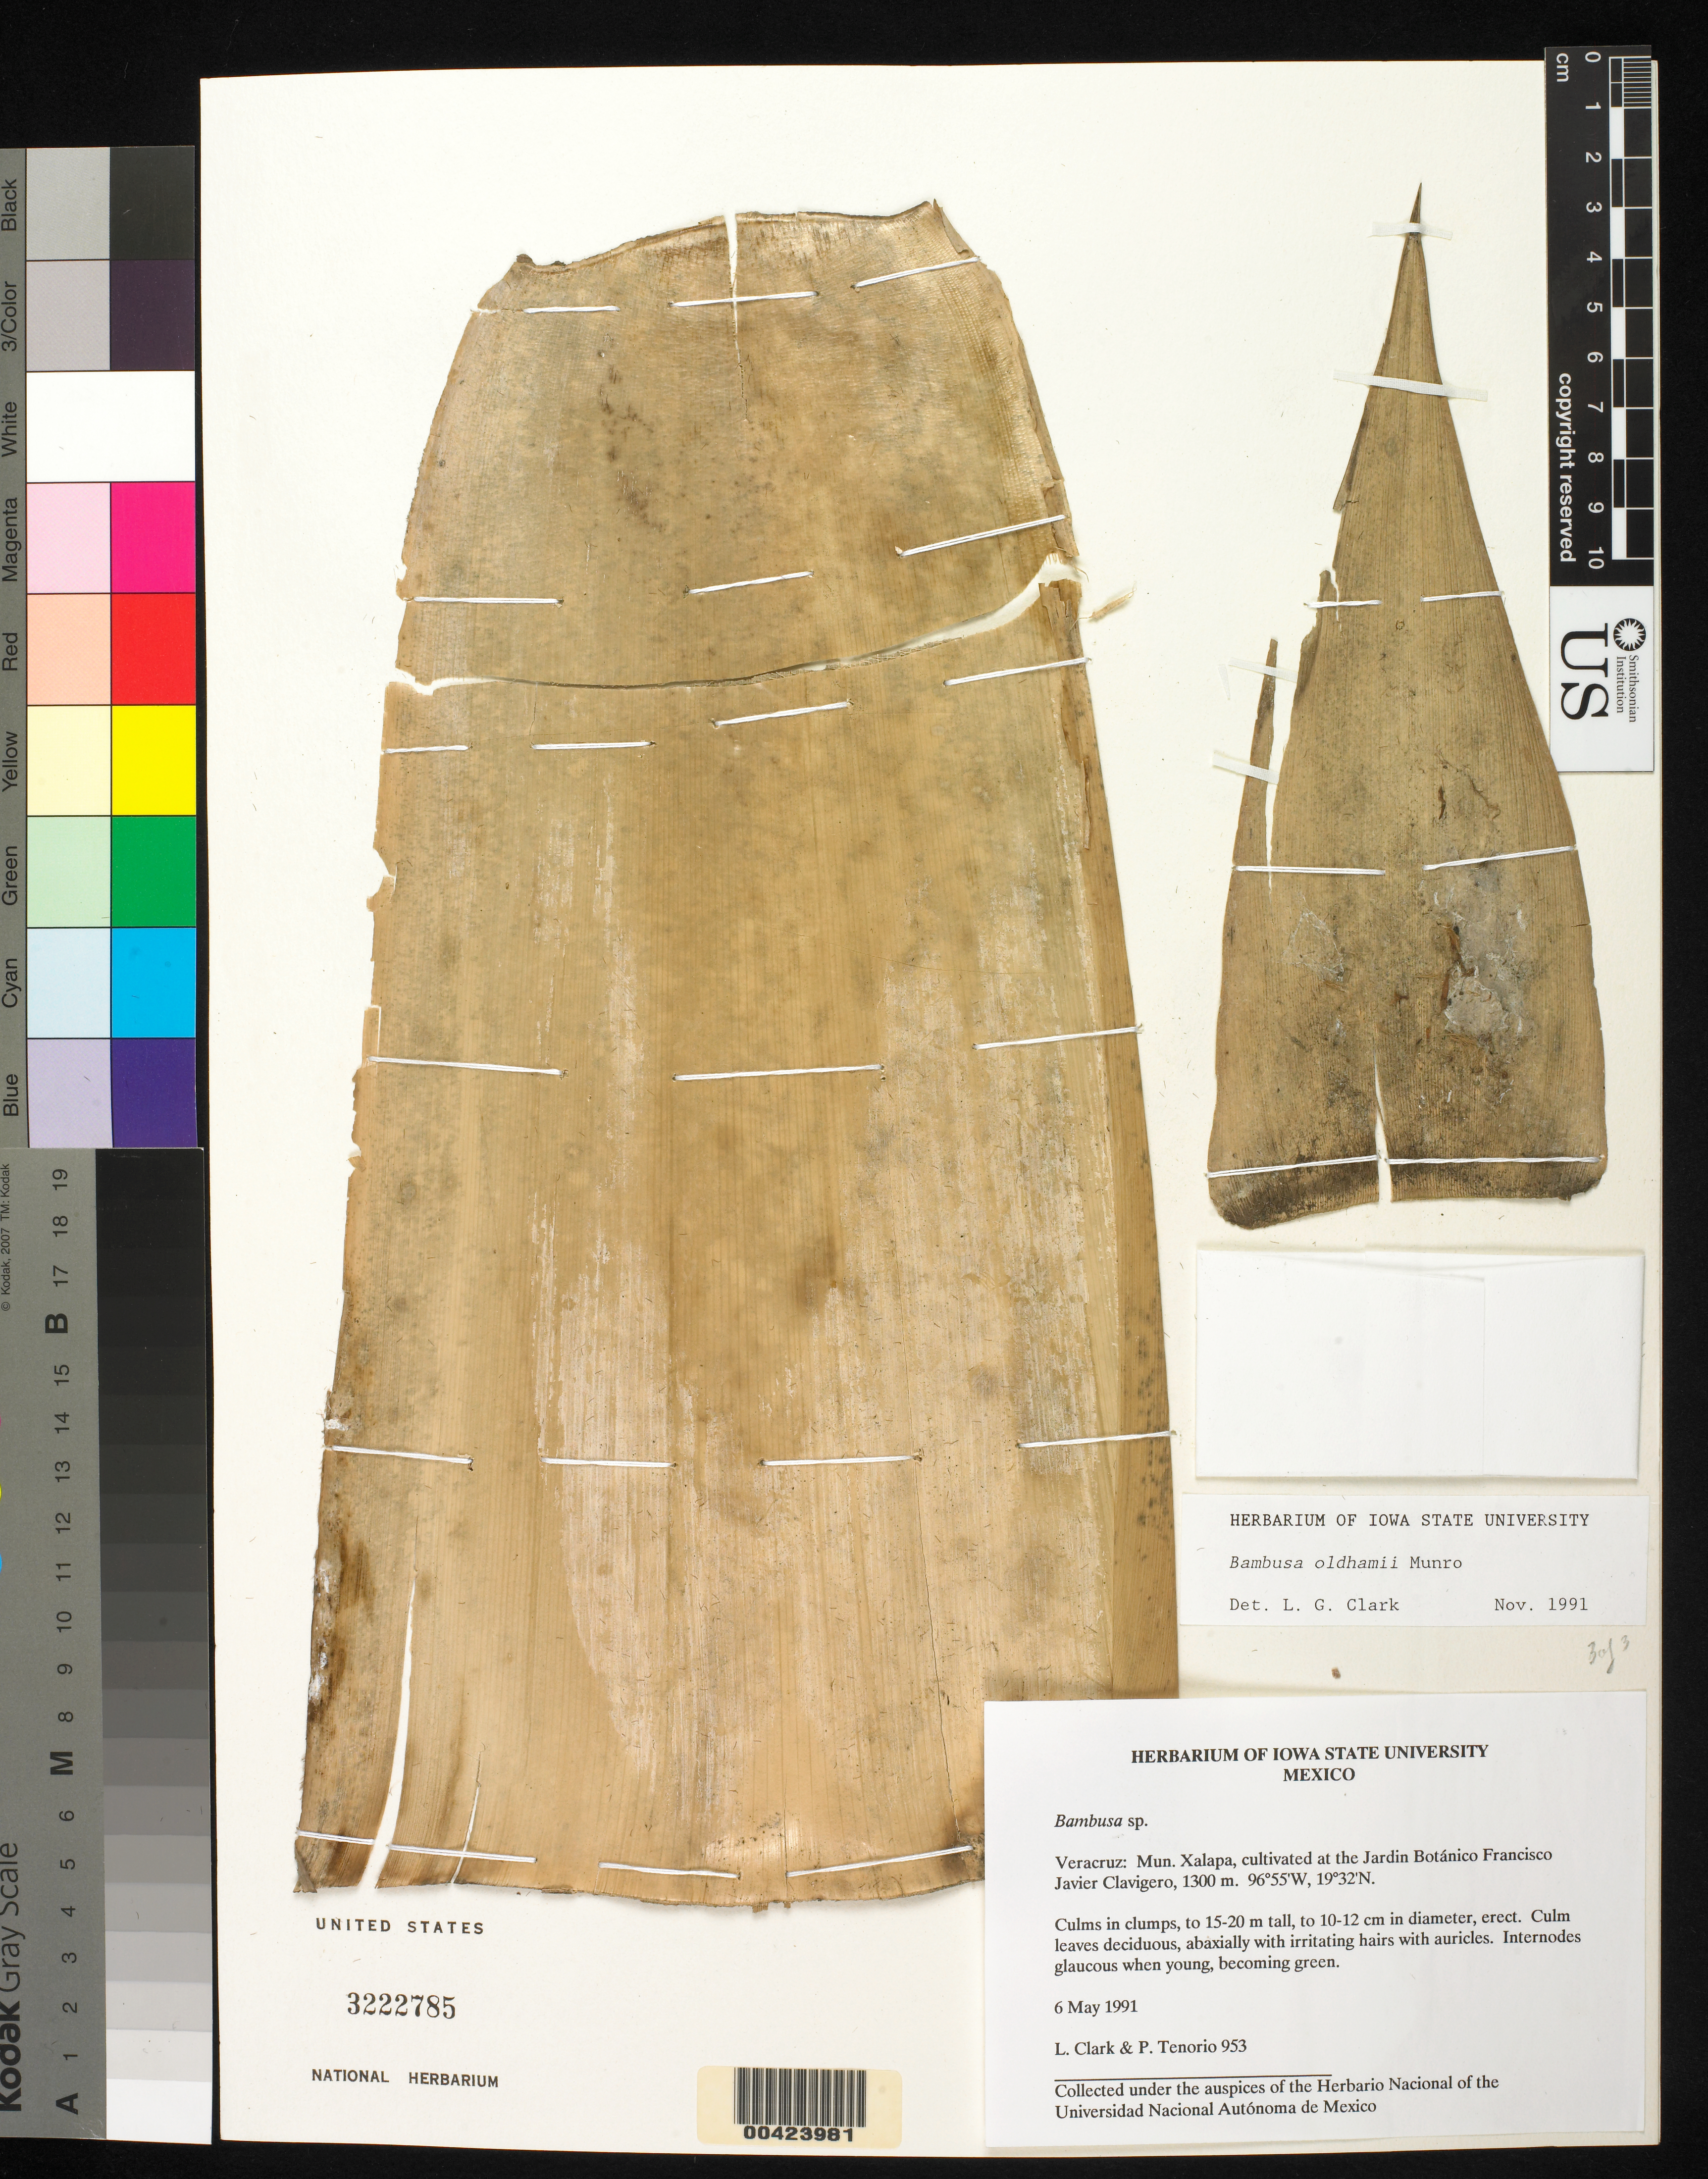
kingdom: Plantae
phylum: Tracheophyta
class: Liliopsida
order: Poales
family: Poaceae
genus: Bambusa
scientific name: Bambusa oldhamii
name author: Munro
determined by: Clark, Lynn G., (ISC), Iowa State University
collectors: L. G. Clark & P. Tenorio L.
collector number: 953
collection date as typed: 06 May 1991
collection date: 1991-05-06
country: Mexico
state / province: Veracruz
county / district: Xalapa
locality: Cult at Jardin Botanico Francisco Javier Clavigero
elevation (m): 1300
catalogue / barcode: US 3222785